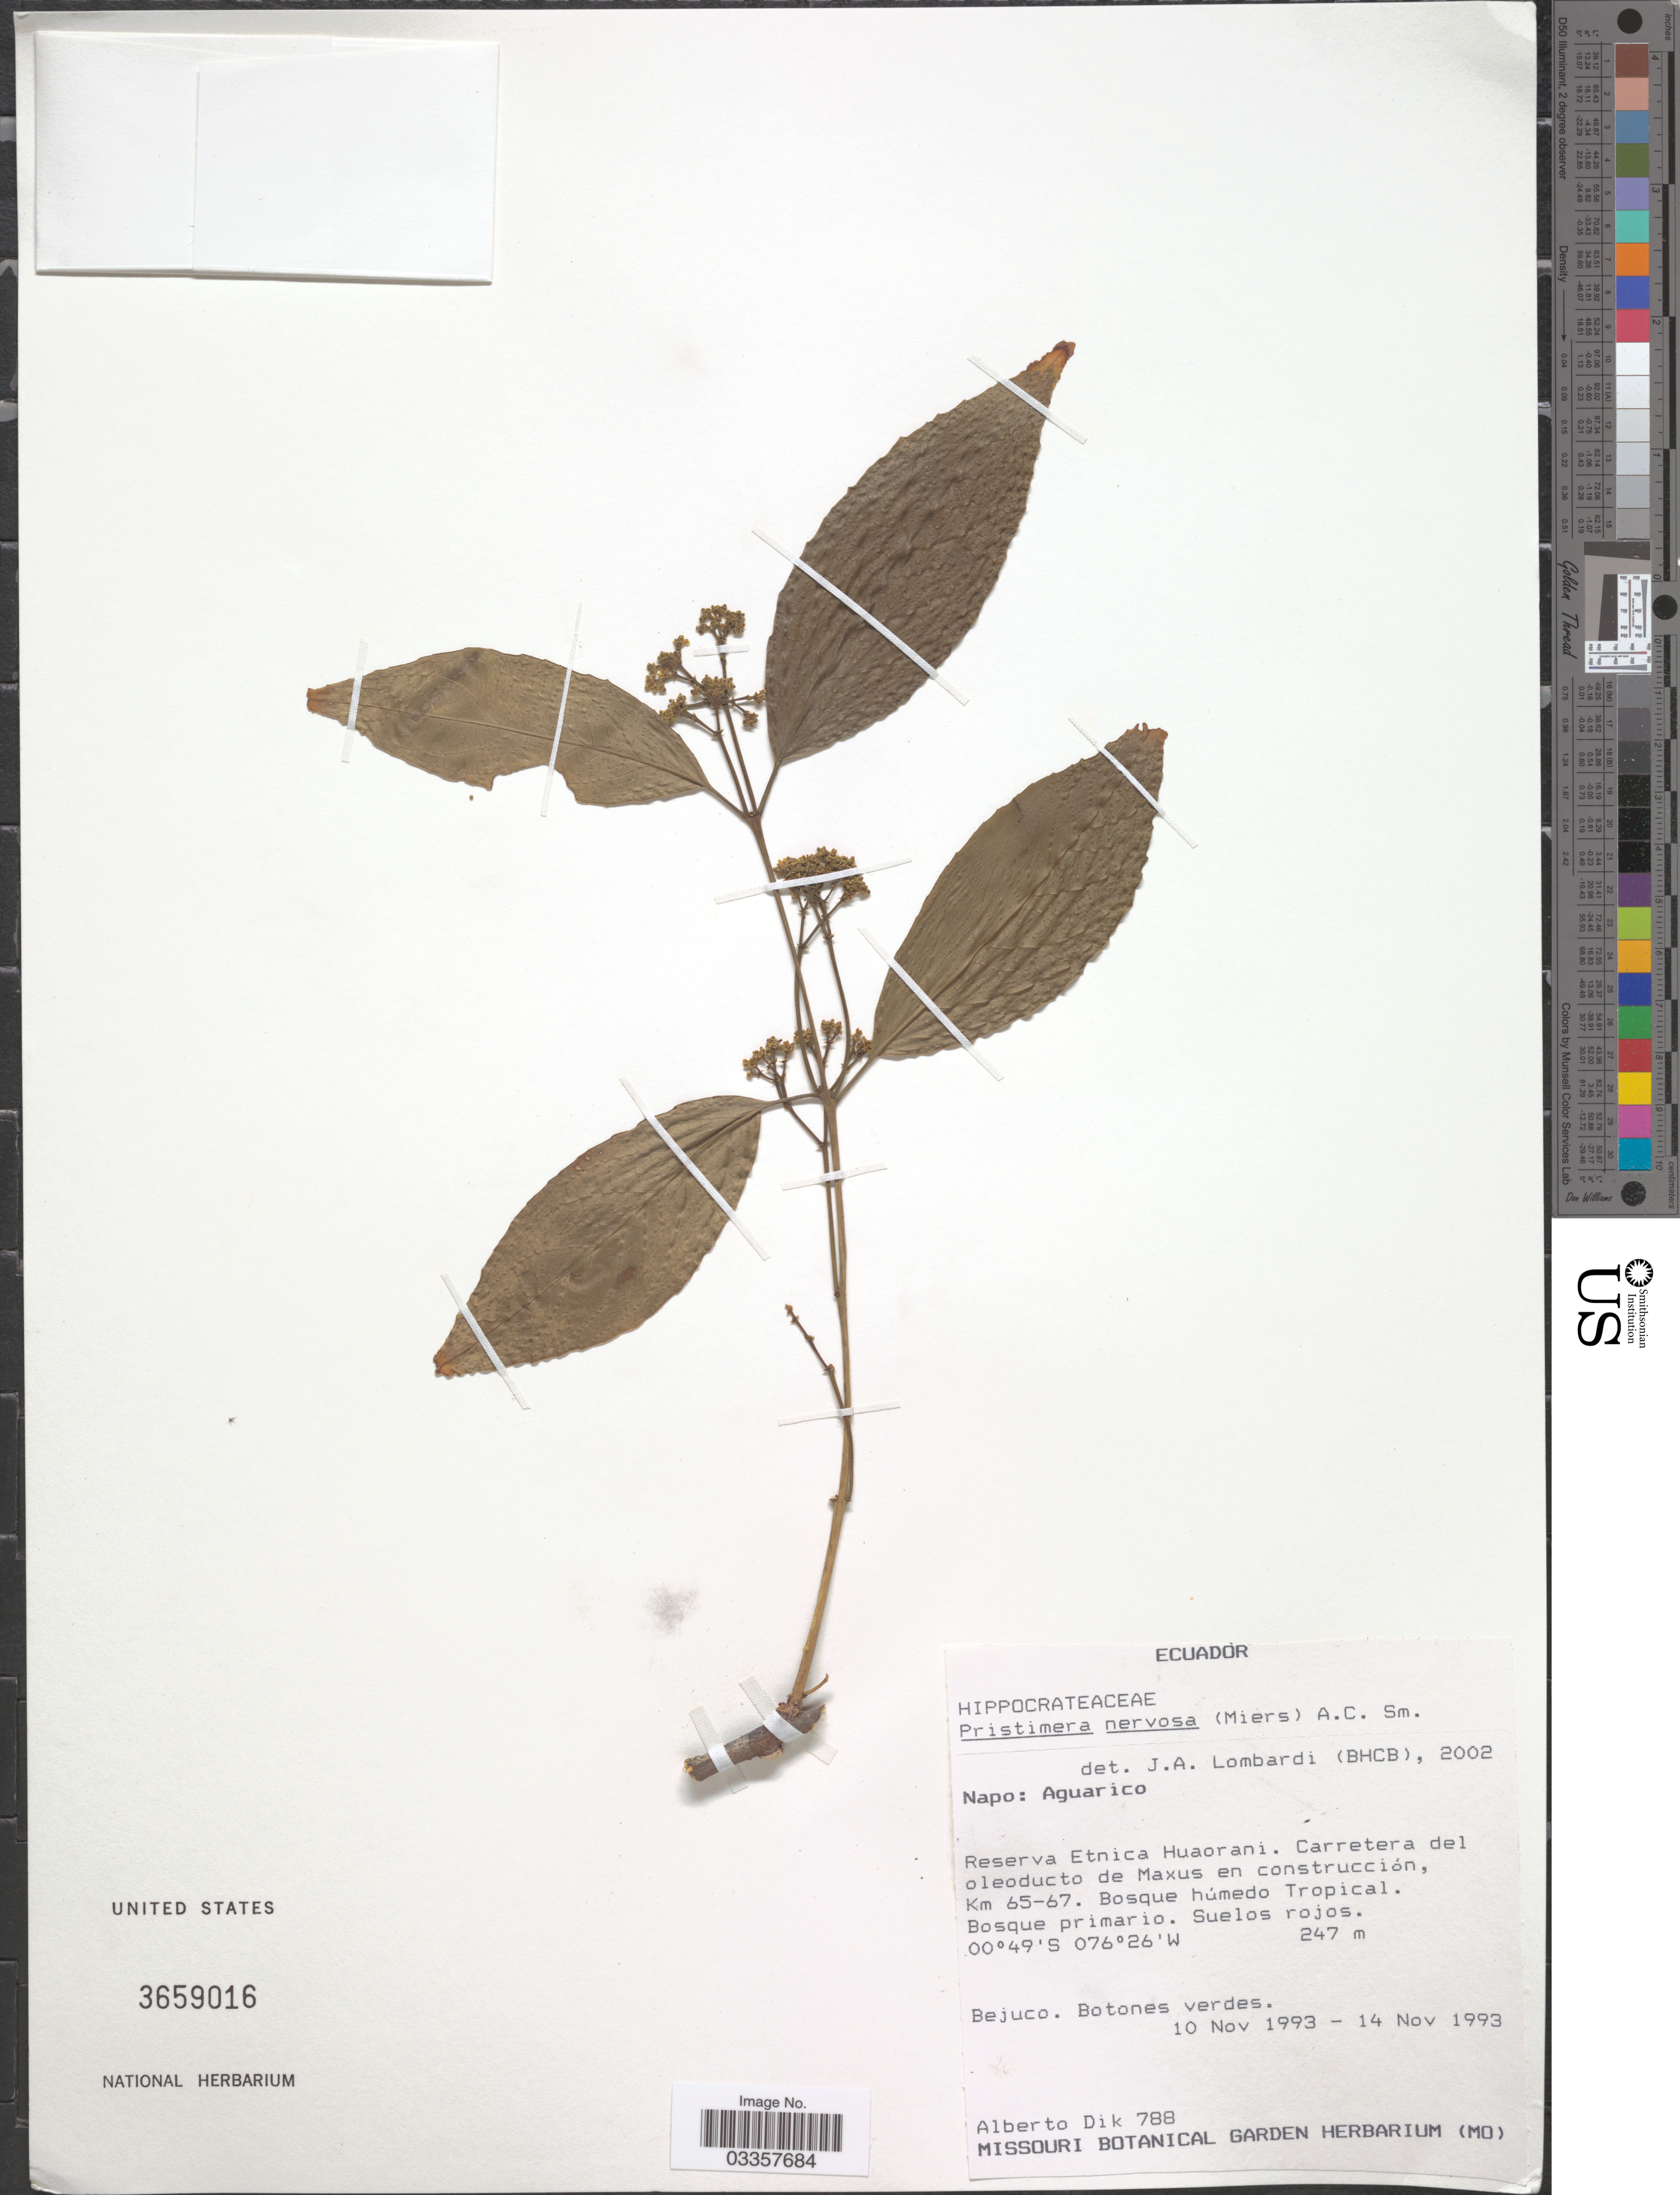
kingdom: Plantae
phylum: Tracheophyta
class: Magnoliopsida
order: Celastrales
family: Celastraceae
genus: Pristimera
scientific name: Pristimera nervosa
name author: (Miers) A.C. Sm.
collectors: A. Dik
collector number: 788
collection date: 1993-11-10/1993-11-14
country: Ecuador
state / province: Napo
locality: Aguarico. Reserva Etnica Huaorani. Carretera del oleoducto de Maxus en construcción, Km 65-67.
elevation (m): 247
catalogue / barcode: US 3659016